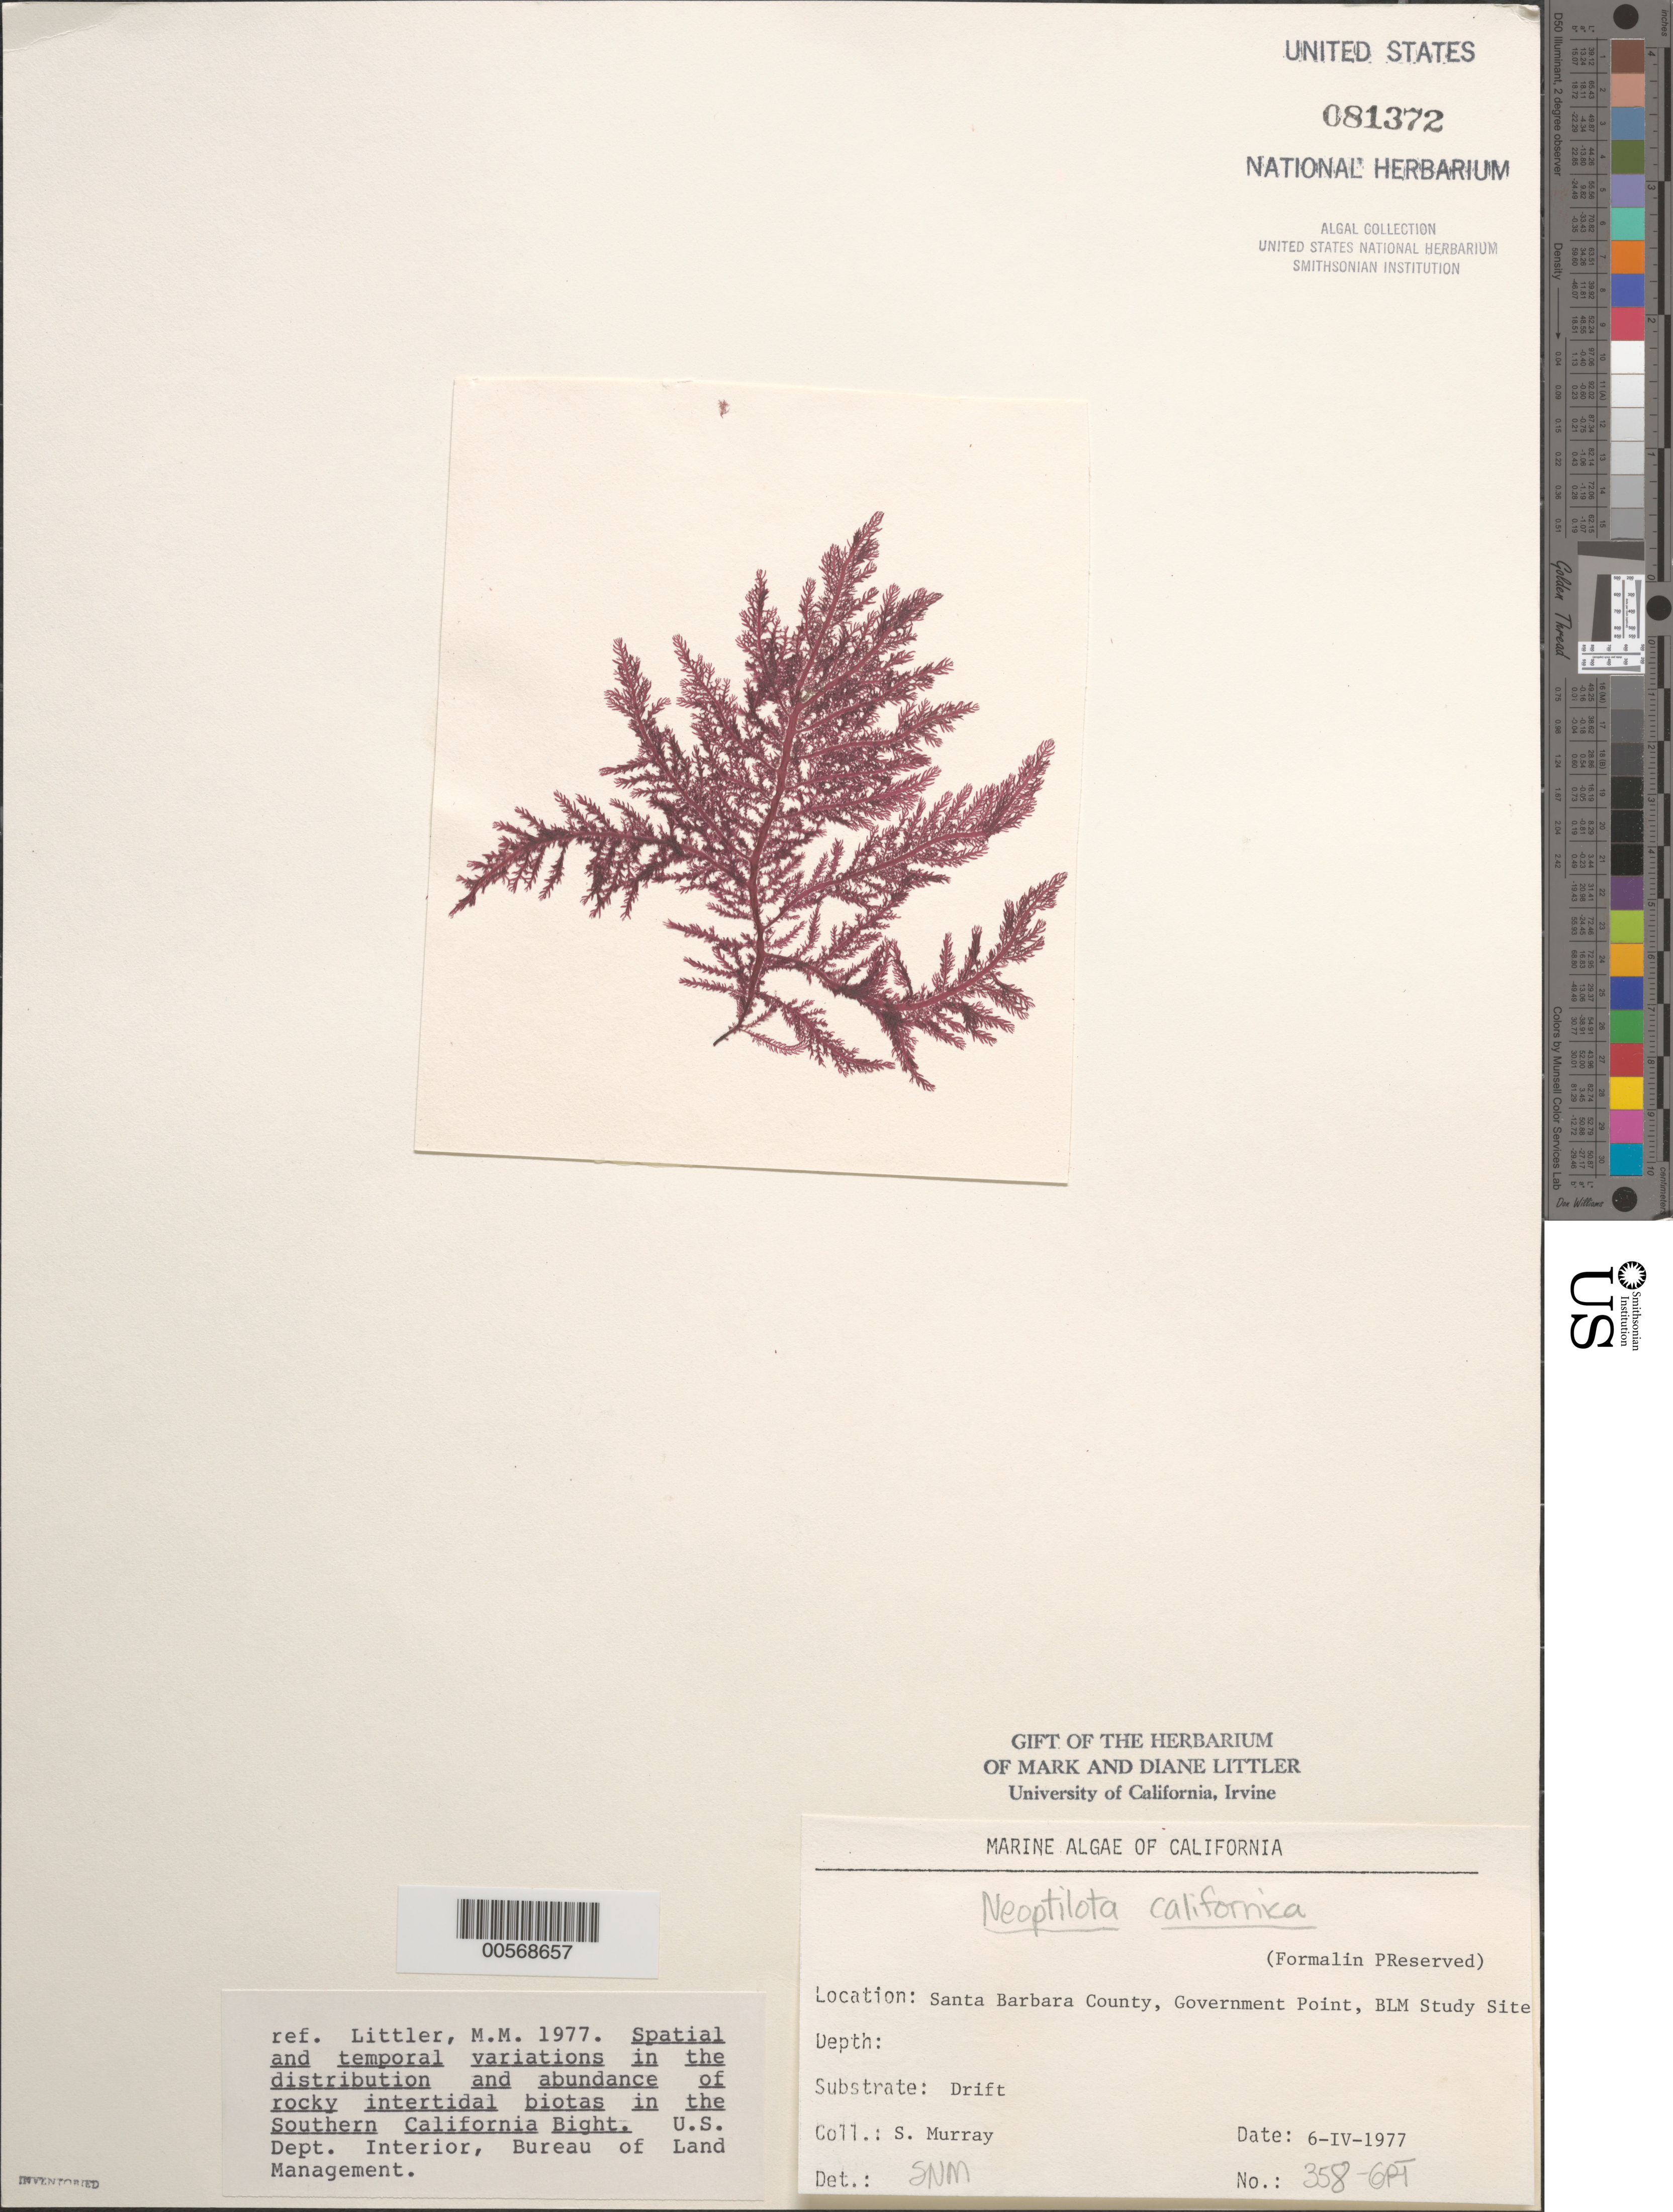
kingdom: Plantae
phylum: Rhodophyta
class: Florideophyceae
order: Ceramiales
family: Wrangeliaceae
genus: Ptilota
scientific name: Ptilota densa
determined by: Algae name updating Project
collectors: S. N. Murray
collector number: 358-gpt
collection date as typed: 06 Apr 1977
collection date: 1977-04-06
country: United States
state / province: California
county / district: Santa Barbara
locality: Government Point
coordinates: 34 26'31"N, 120 24'06"W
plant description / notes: BLM-SOCALBIGHT Rocky Intertidal Survey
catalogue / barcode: US 81372